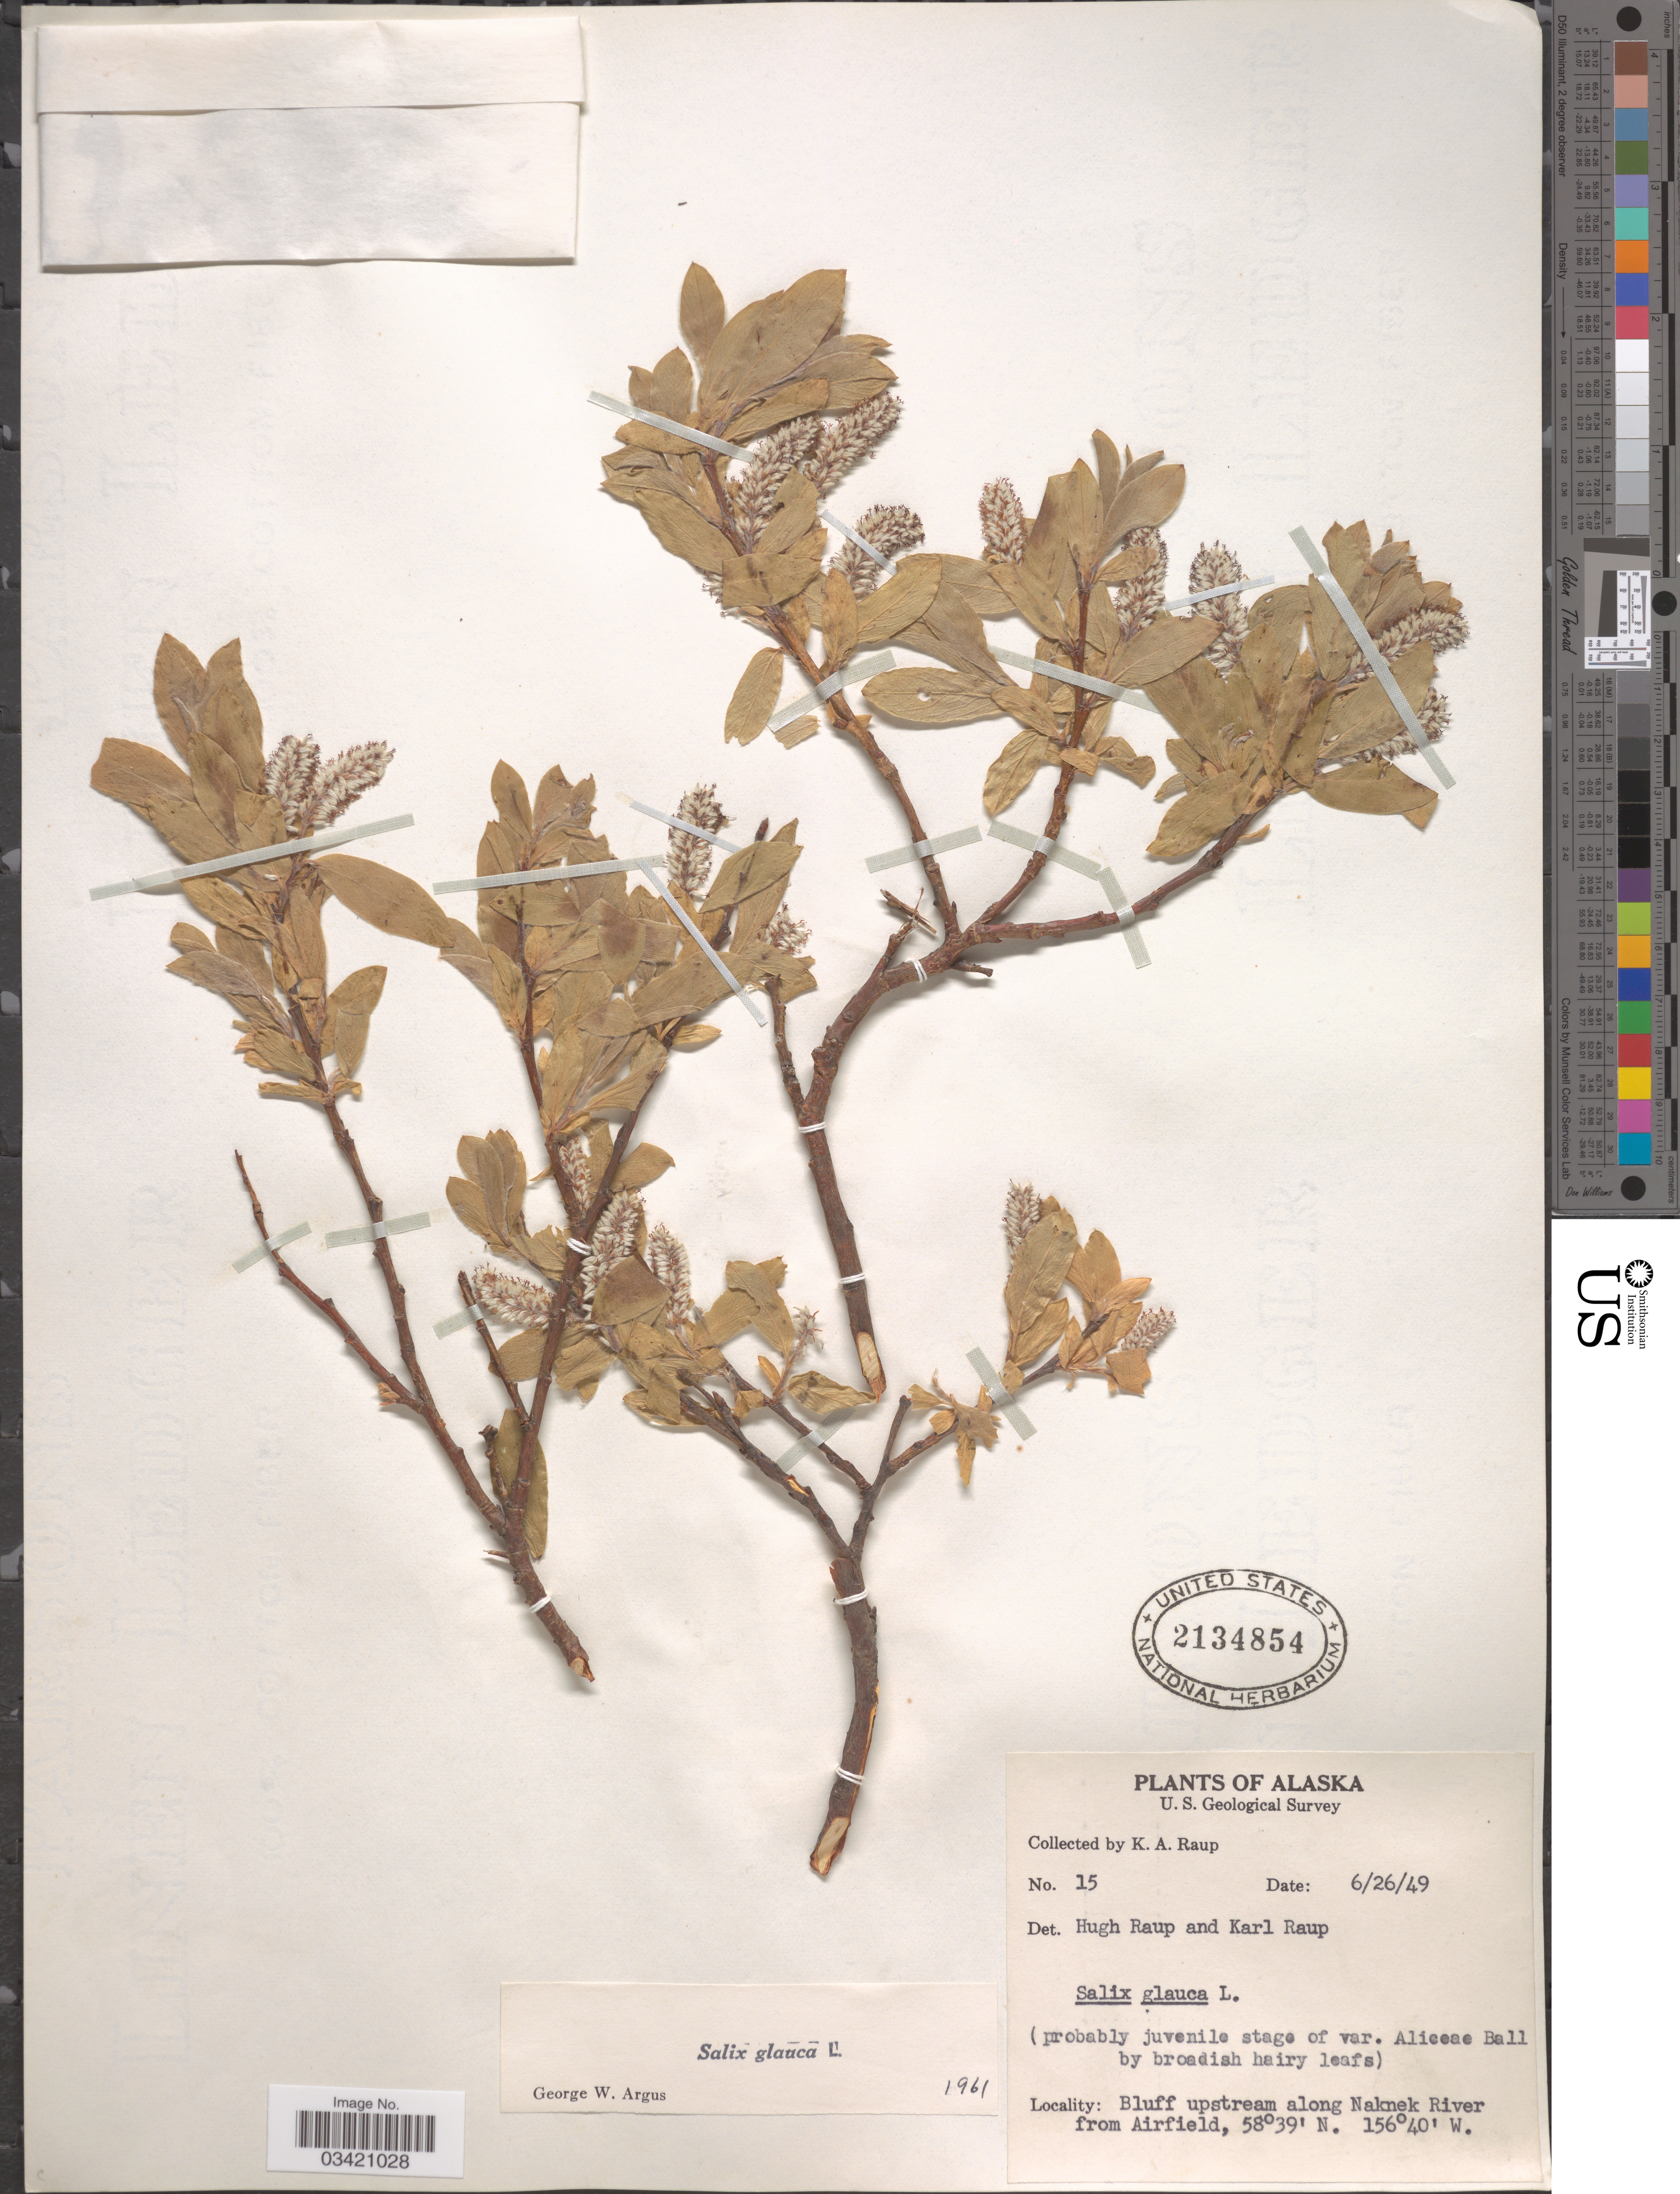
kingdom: Plantae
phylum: Tracheophyta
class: Magnoliopsida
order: Malpighiales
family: Salicaceae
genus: Salix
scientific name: Salix glauca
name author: L.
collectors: K. Raup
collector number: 15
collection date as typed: Transcribed d/m/y: 26/6/49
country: United States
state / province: Alaska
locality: Bluff upstream along Naknek River from Airfield.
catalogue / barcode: US 2134854